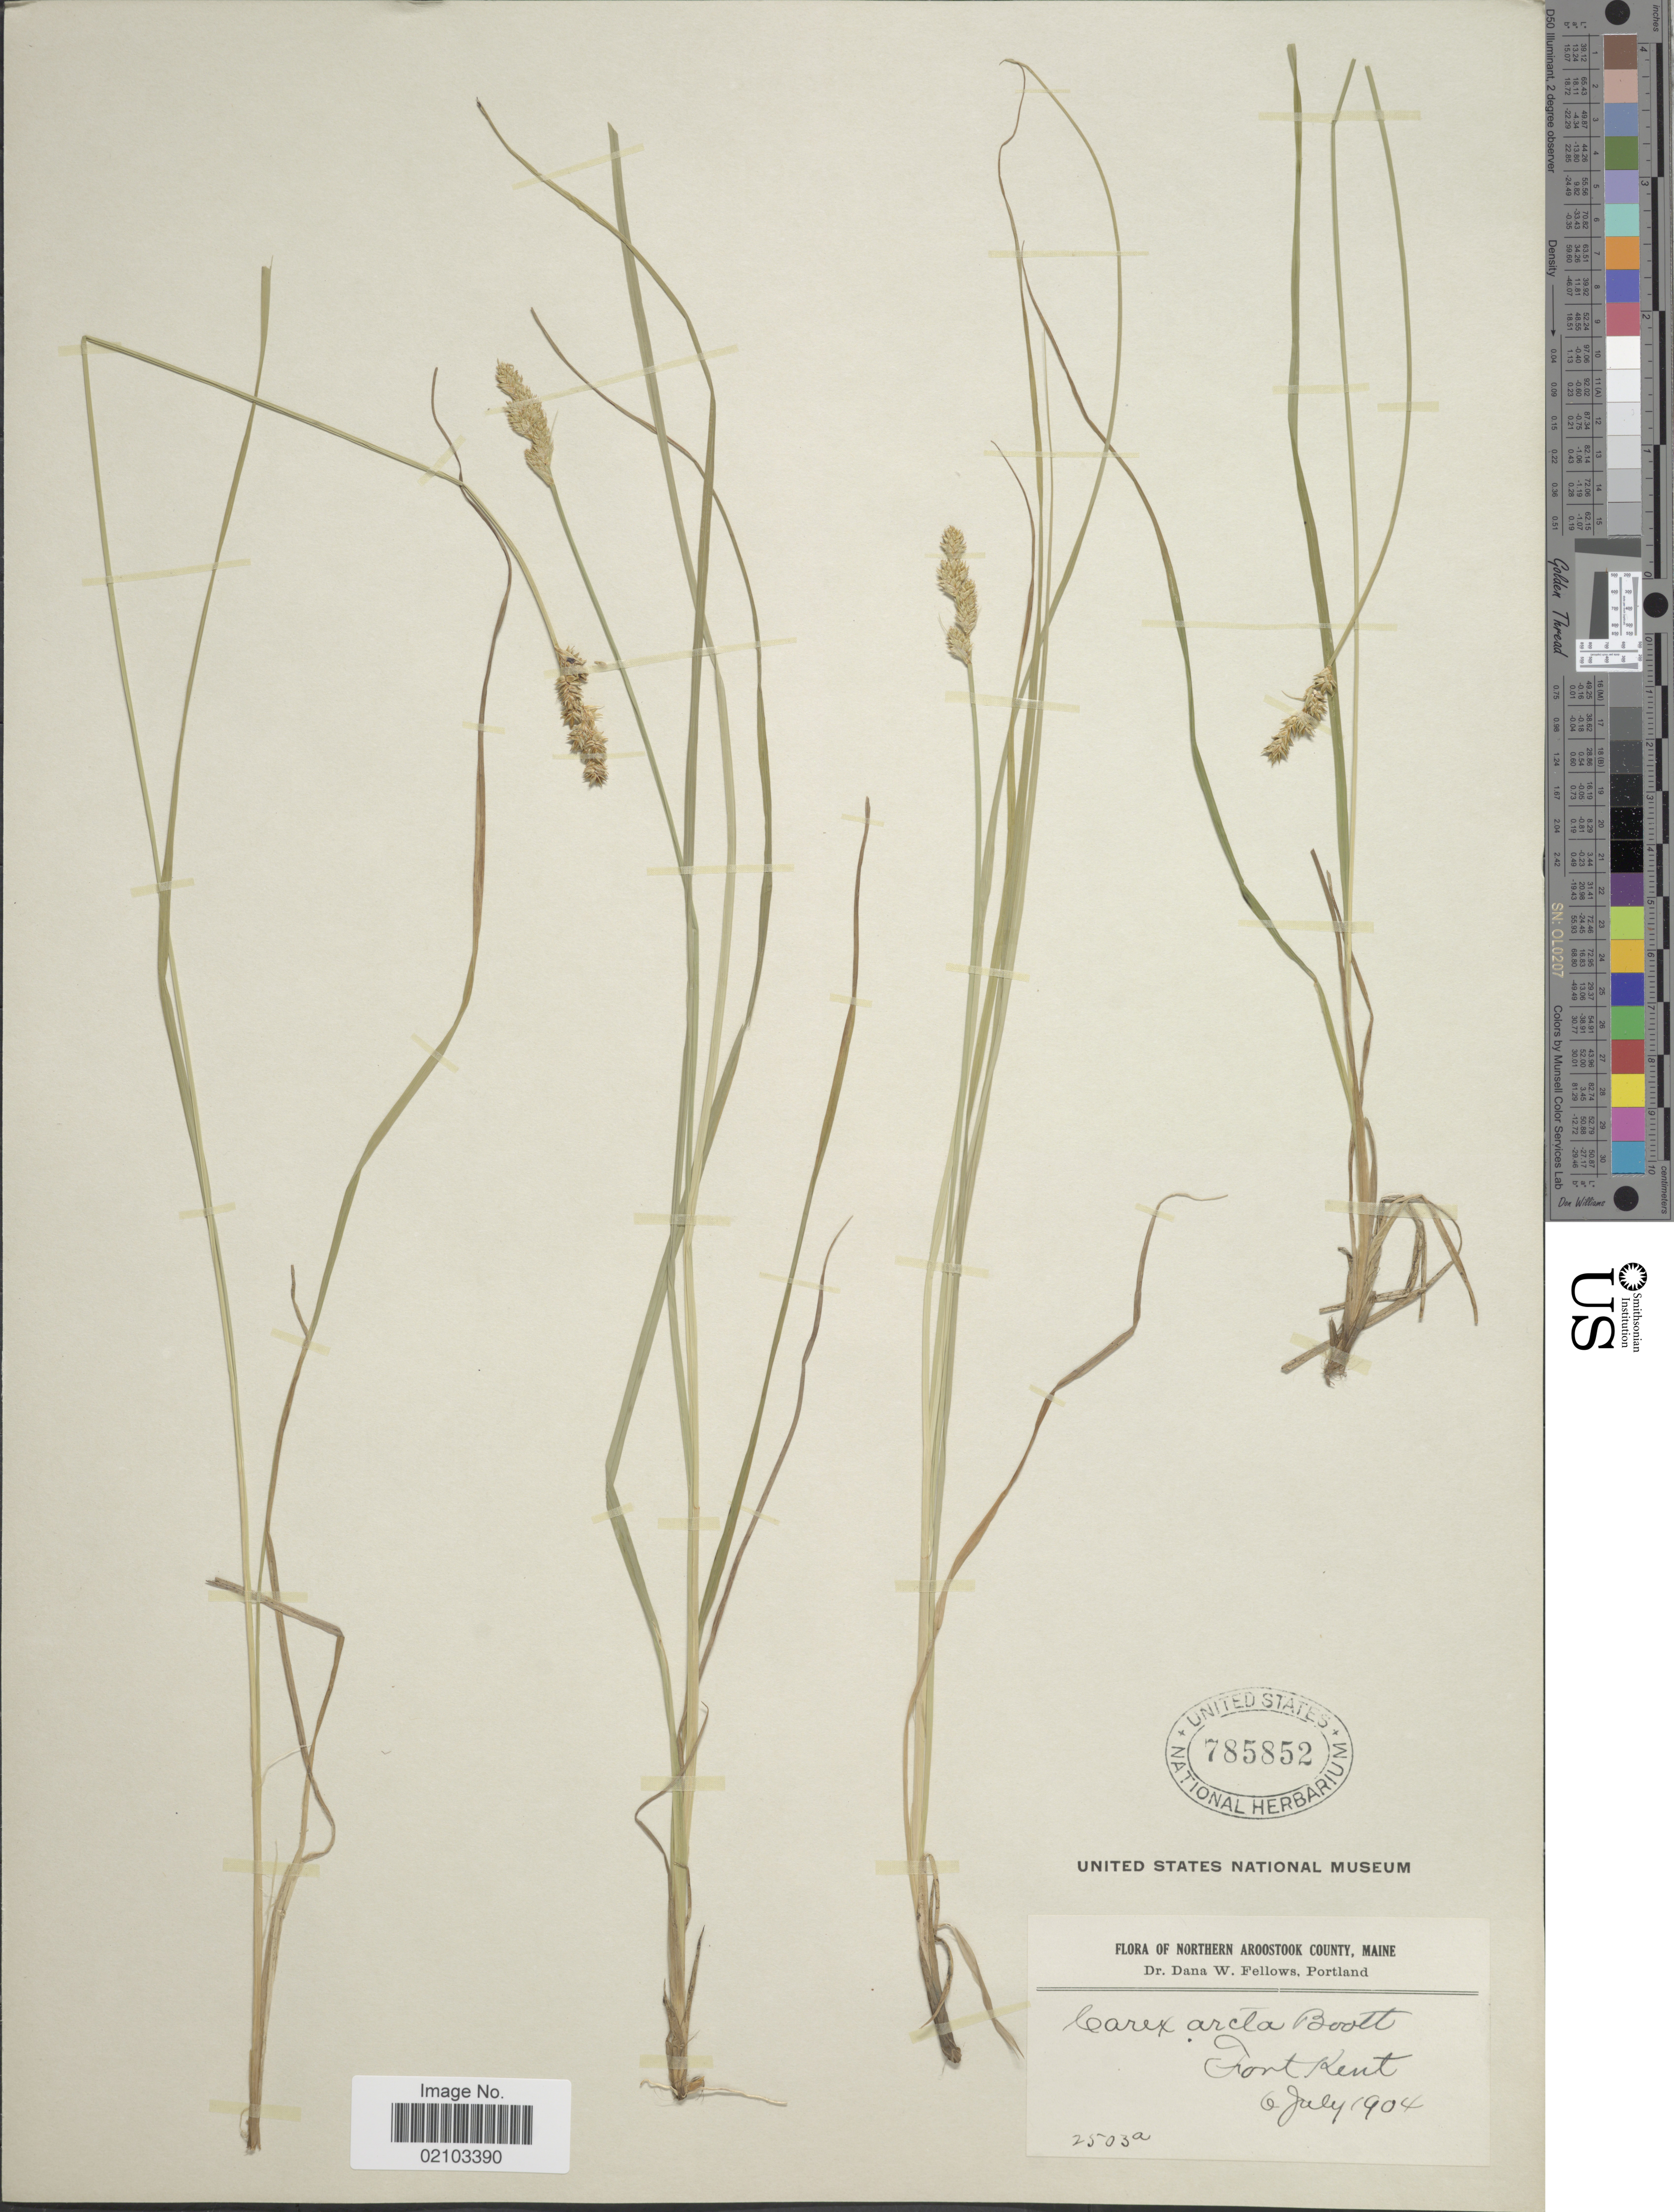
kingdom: Plantae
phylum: Tracheophyta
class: Liliopsida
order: Poales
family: Cyperaceae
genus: Carex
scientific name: Carex arcta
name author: Boott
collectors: D. W. Fellows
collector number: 2503a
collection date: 1904-07-06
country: United States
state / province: Maine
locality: Northern Arosstook County. Fort Kent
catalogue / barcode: US 785852